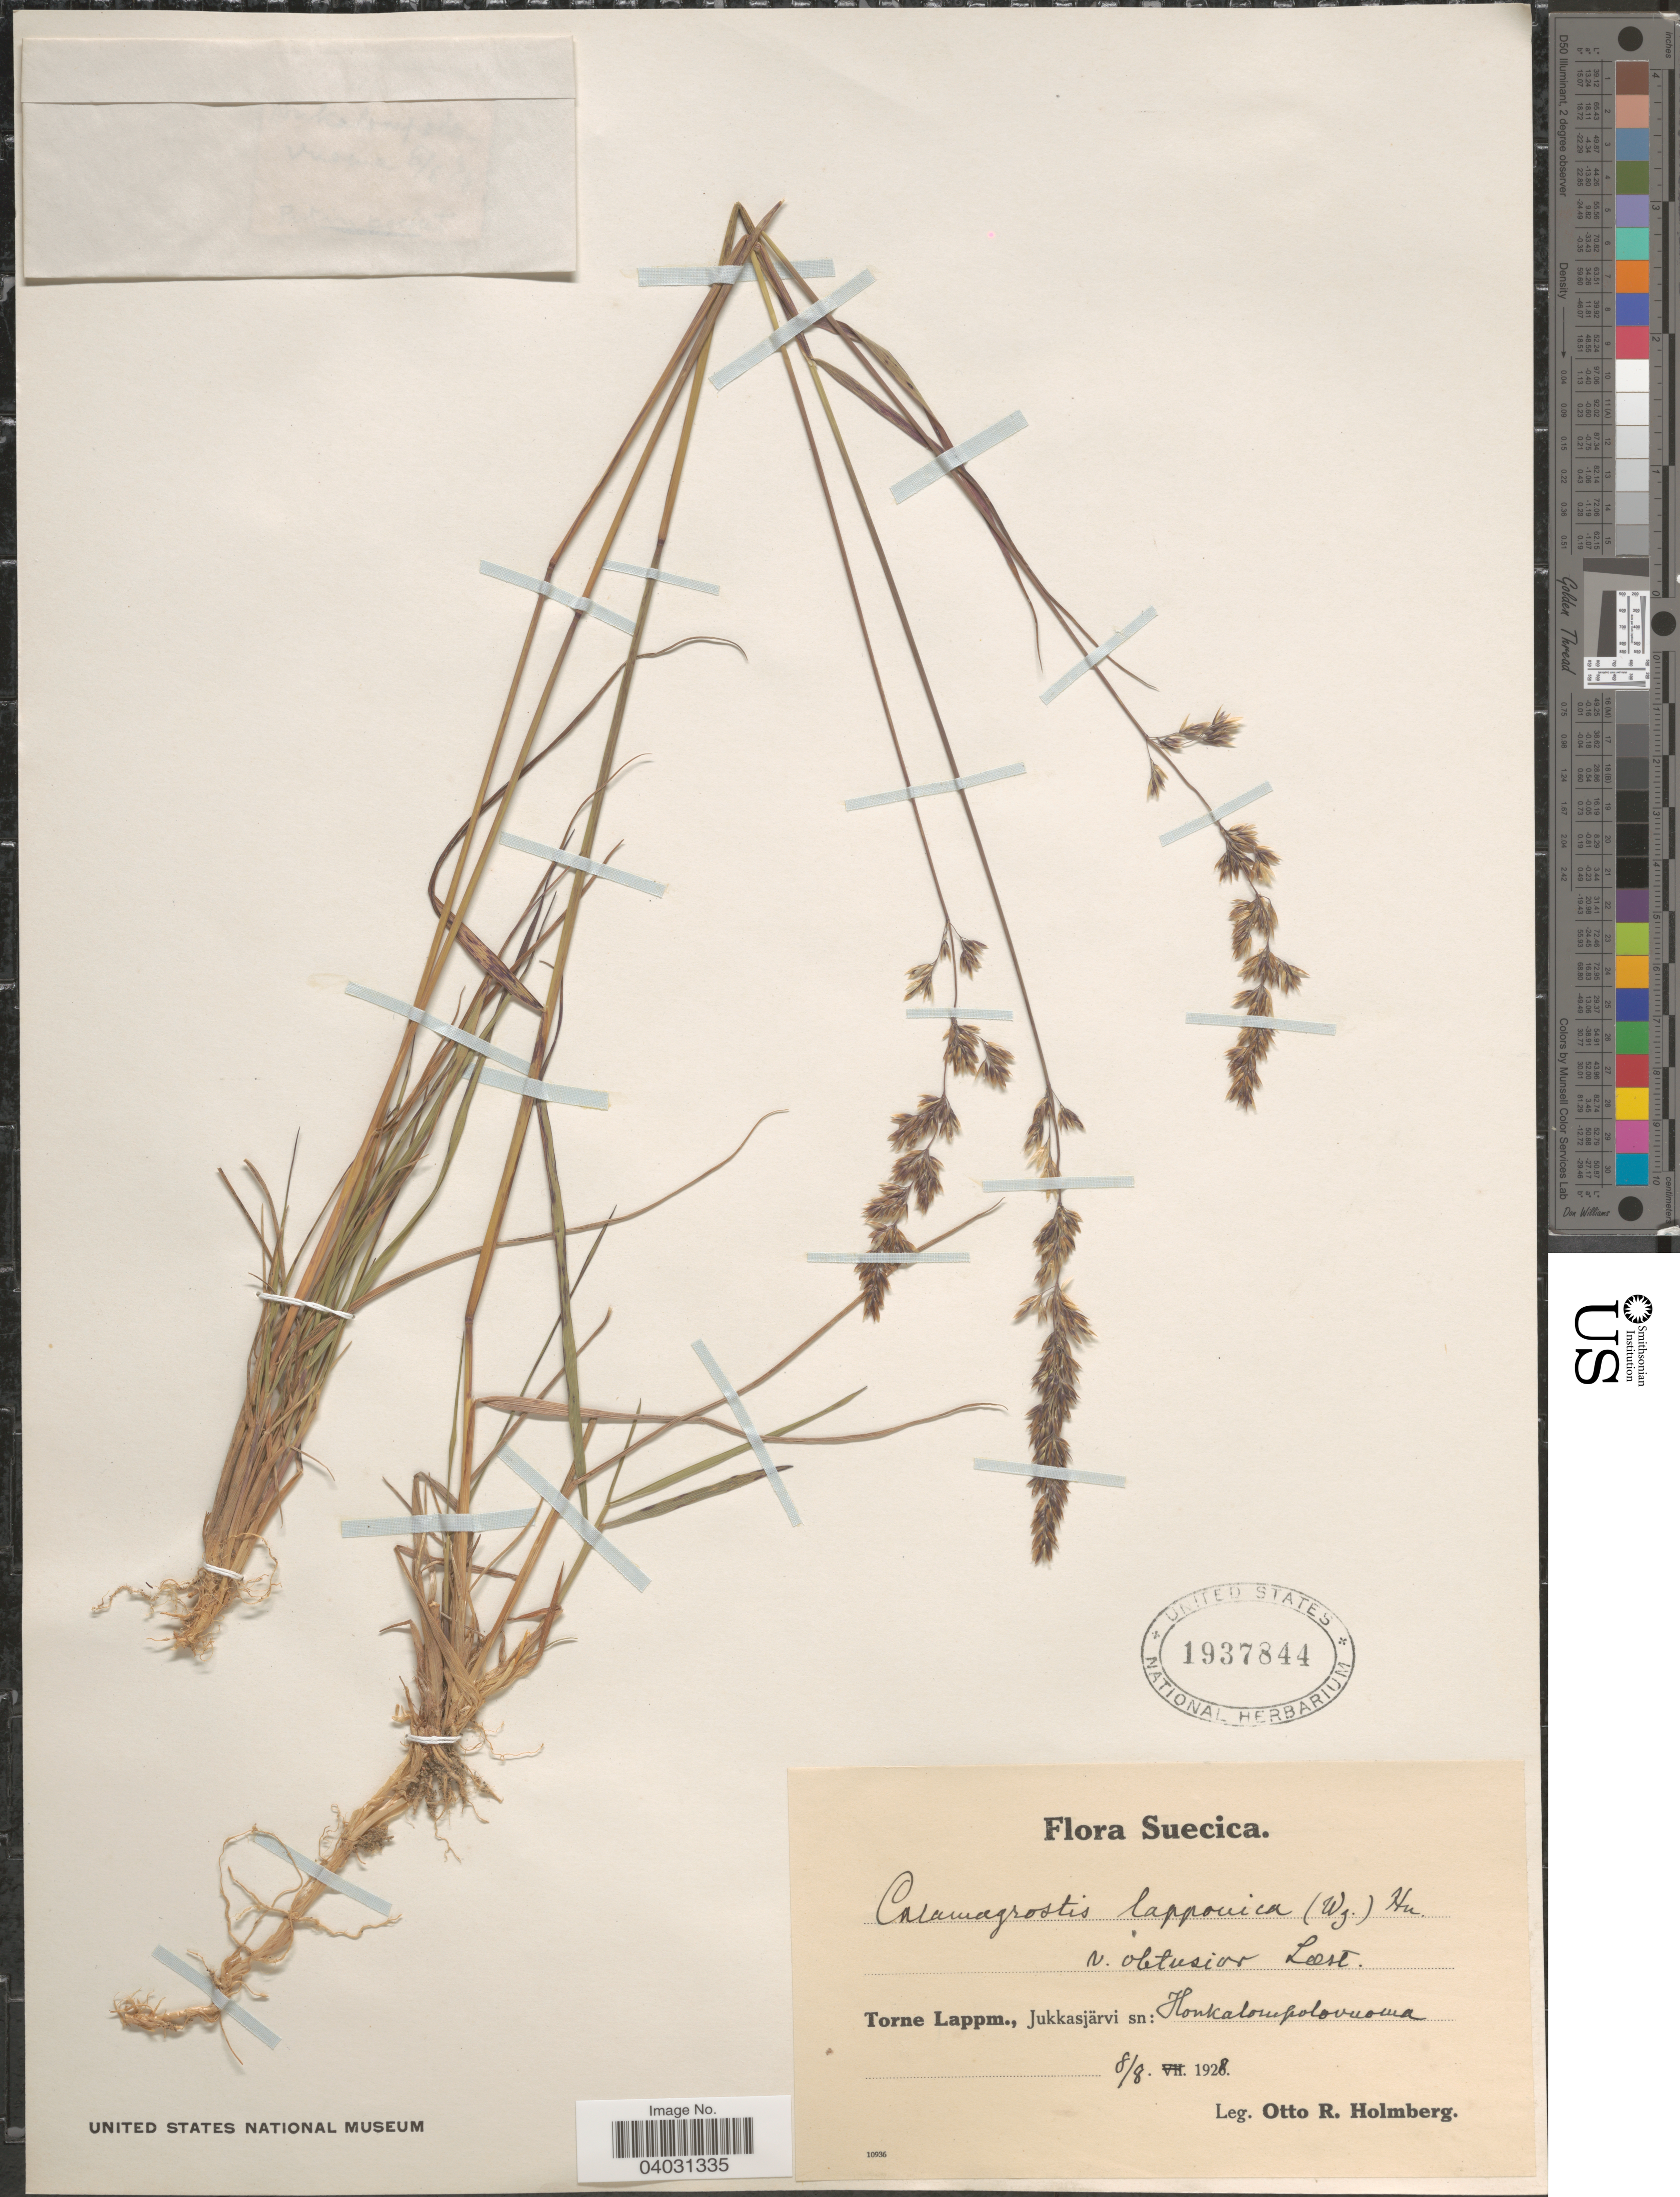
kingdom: Plantae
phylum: Tracheophyta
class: Liliopsida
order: Poales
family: Poaceae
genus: Calamagrostis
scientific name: Calamagrostis lapponica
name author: (Wahlenb.) Hartm.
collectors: O. Holmberg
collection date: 1928-08-08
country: Sweden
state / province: Norrbotten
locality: Suecica. Torne Lappm., Jukkasjärvi sn: Honkalossepolovuoma [interpreted].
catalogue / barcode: US 1937844